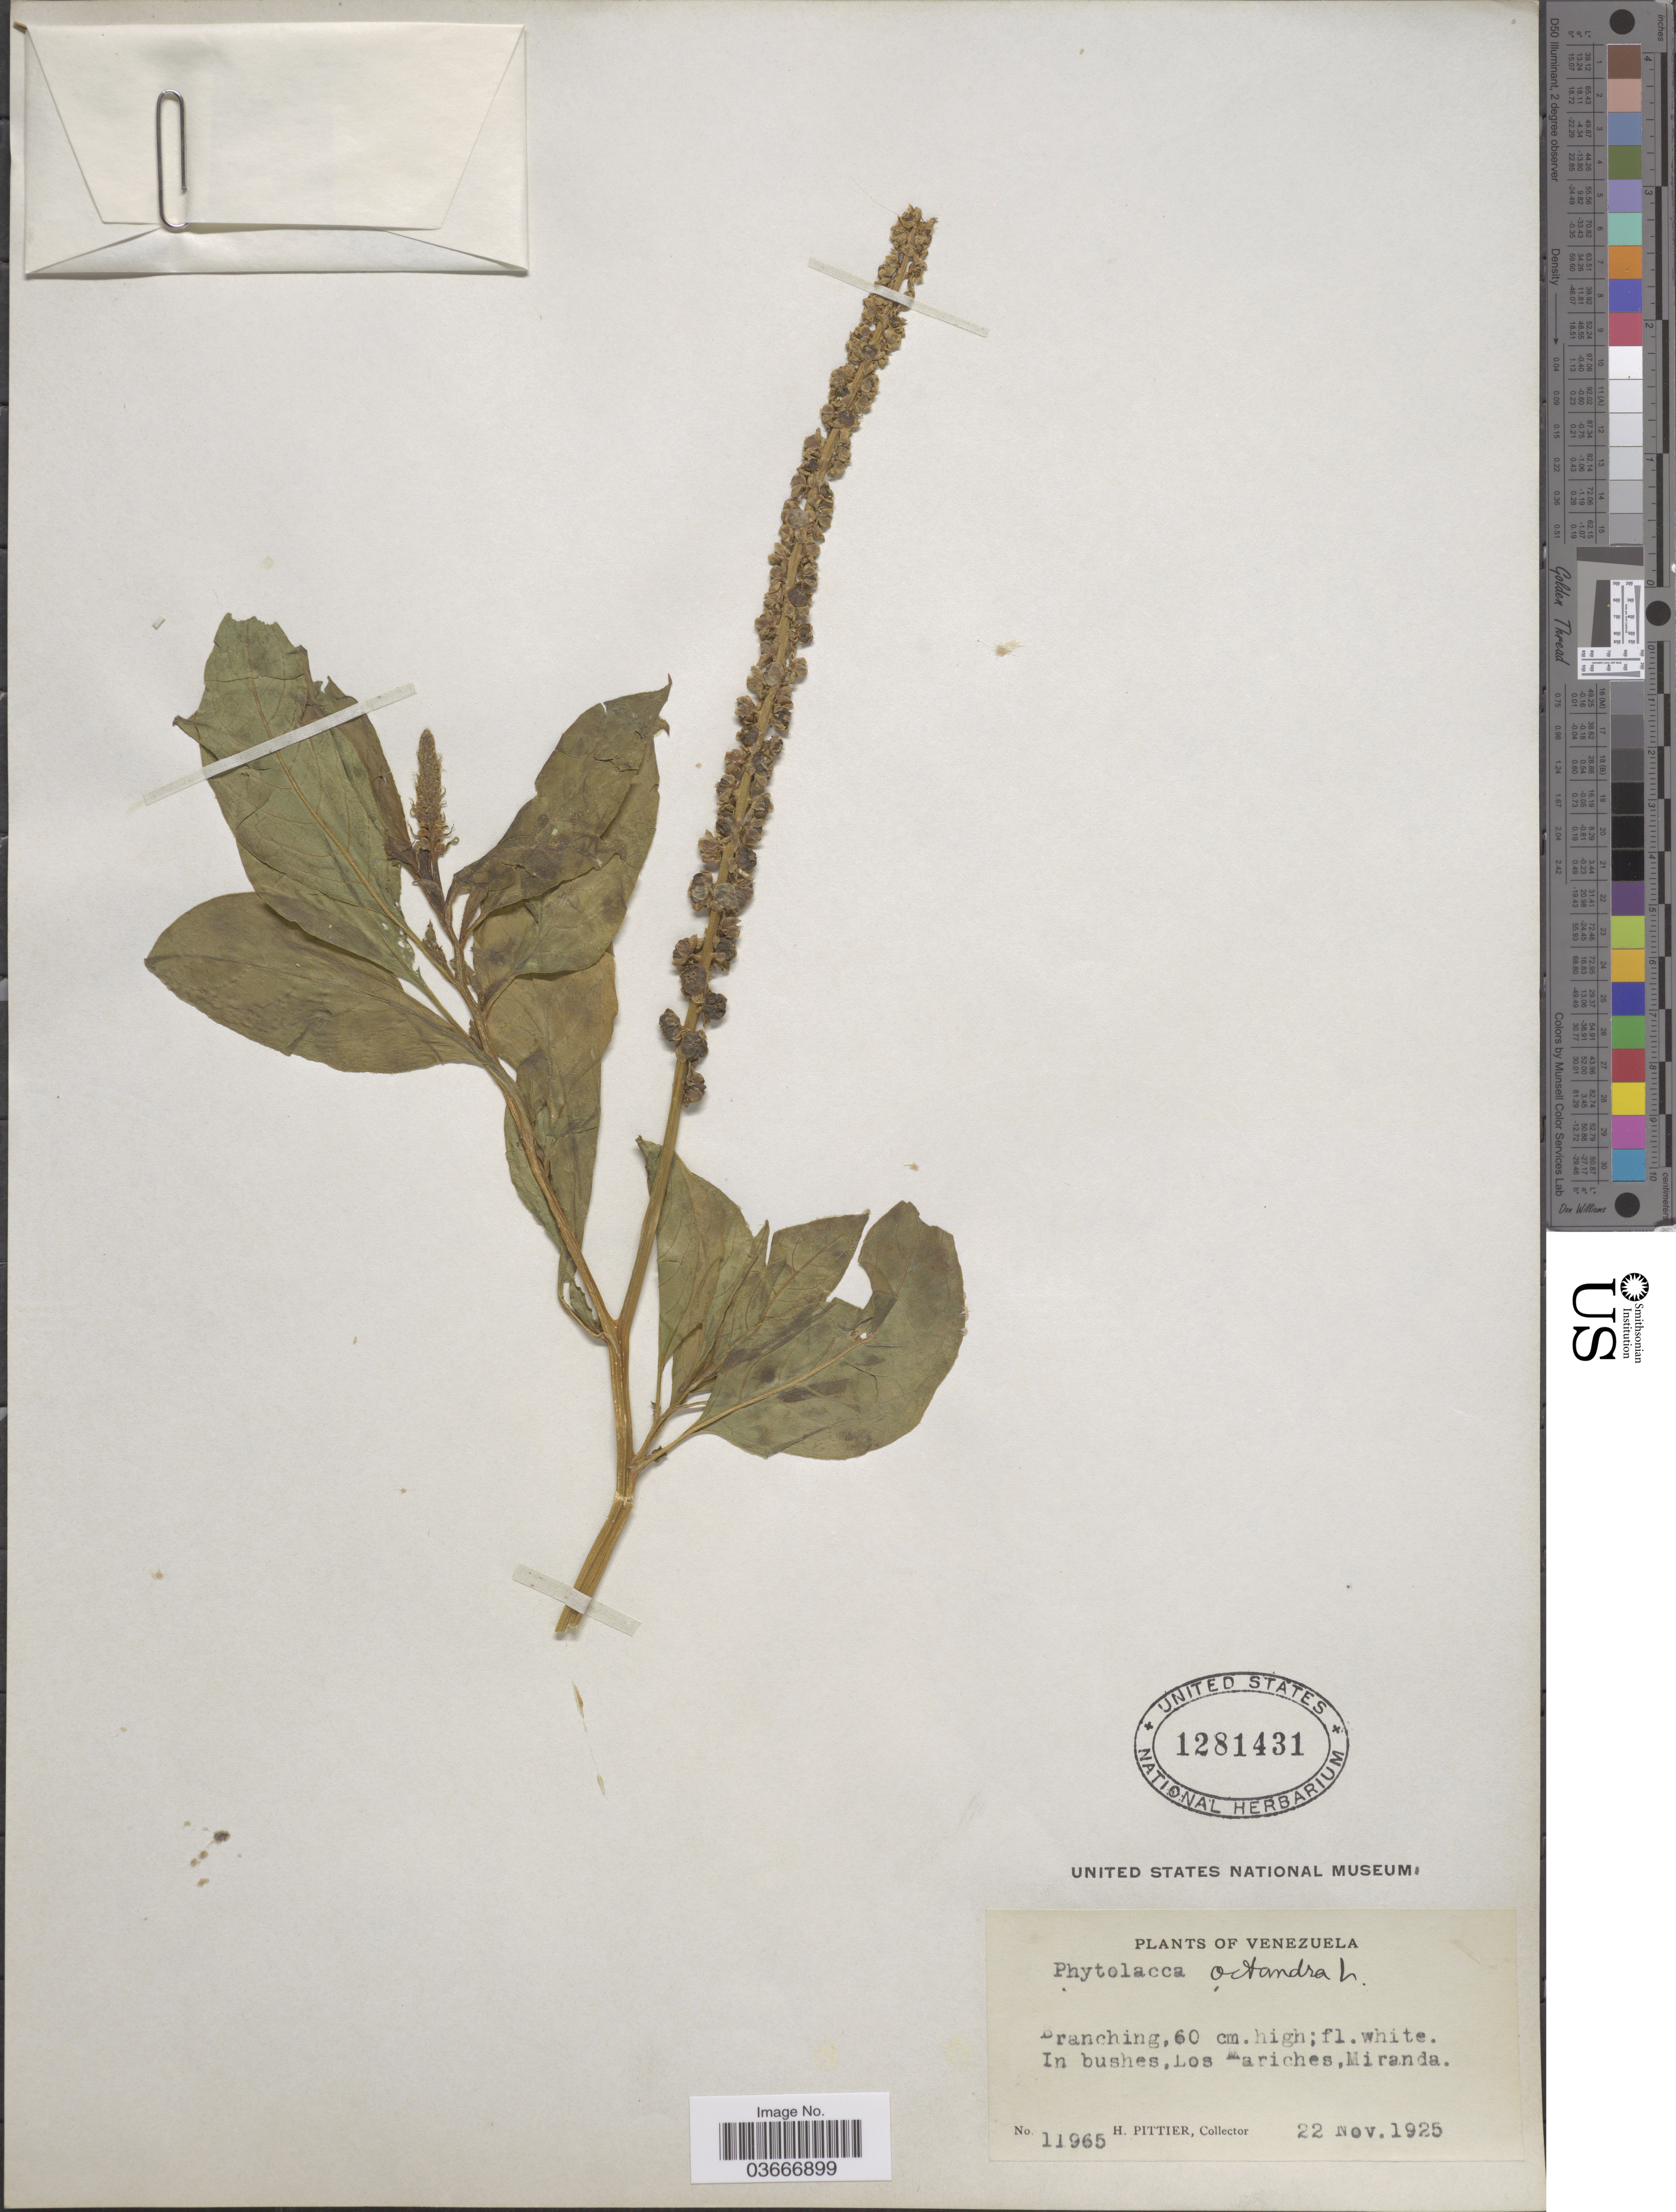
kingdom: Plantae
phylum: Tracheophyta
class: Magnoliopsida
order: Caryophyllales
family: Phytolaccaceae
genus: Phytolacca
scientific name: Phytolacca icosandra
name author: L.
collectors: H. F. Pittier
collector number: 11965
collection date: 1925-11-22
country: Venezuela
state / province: Miranda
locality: In bushes, Los Mariches.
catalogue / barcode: US 1281431